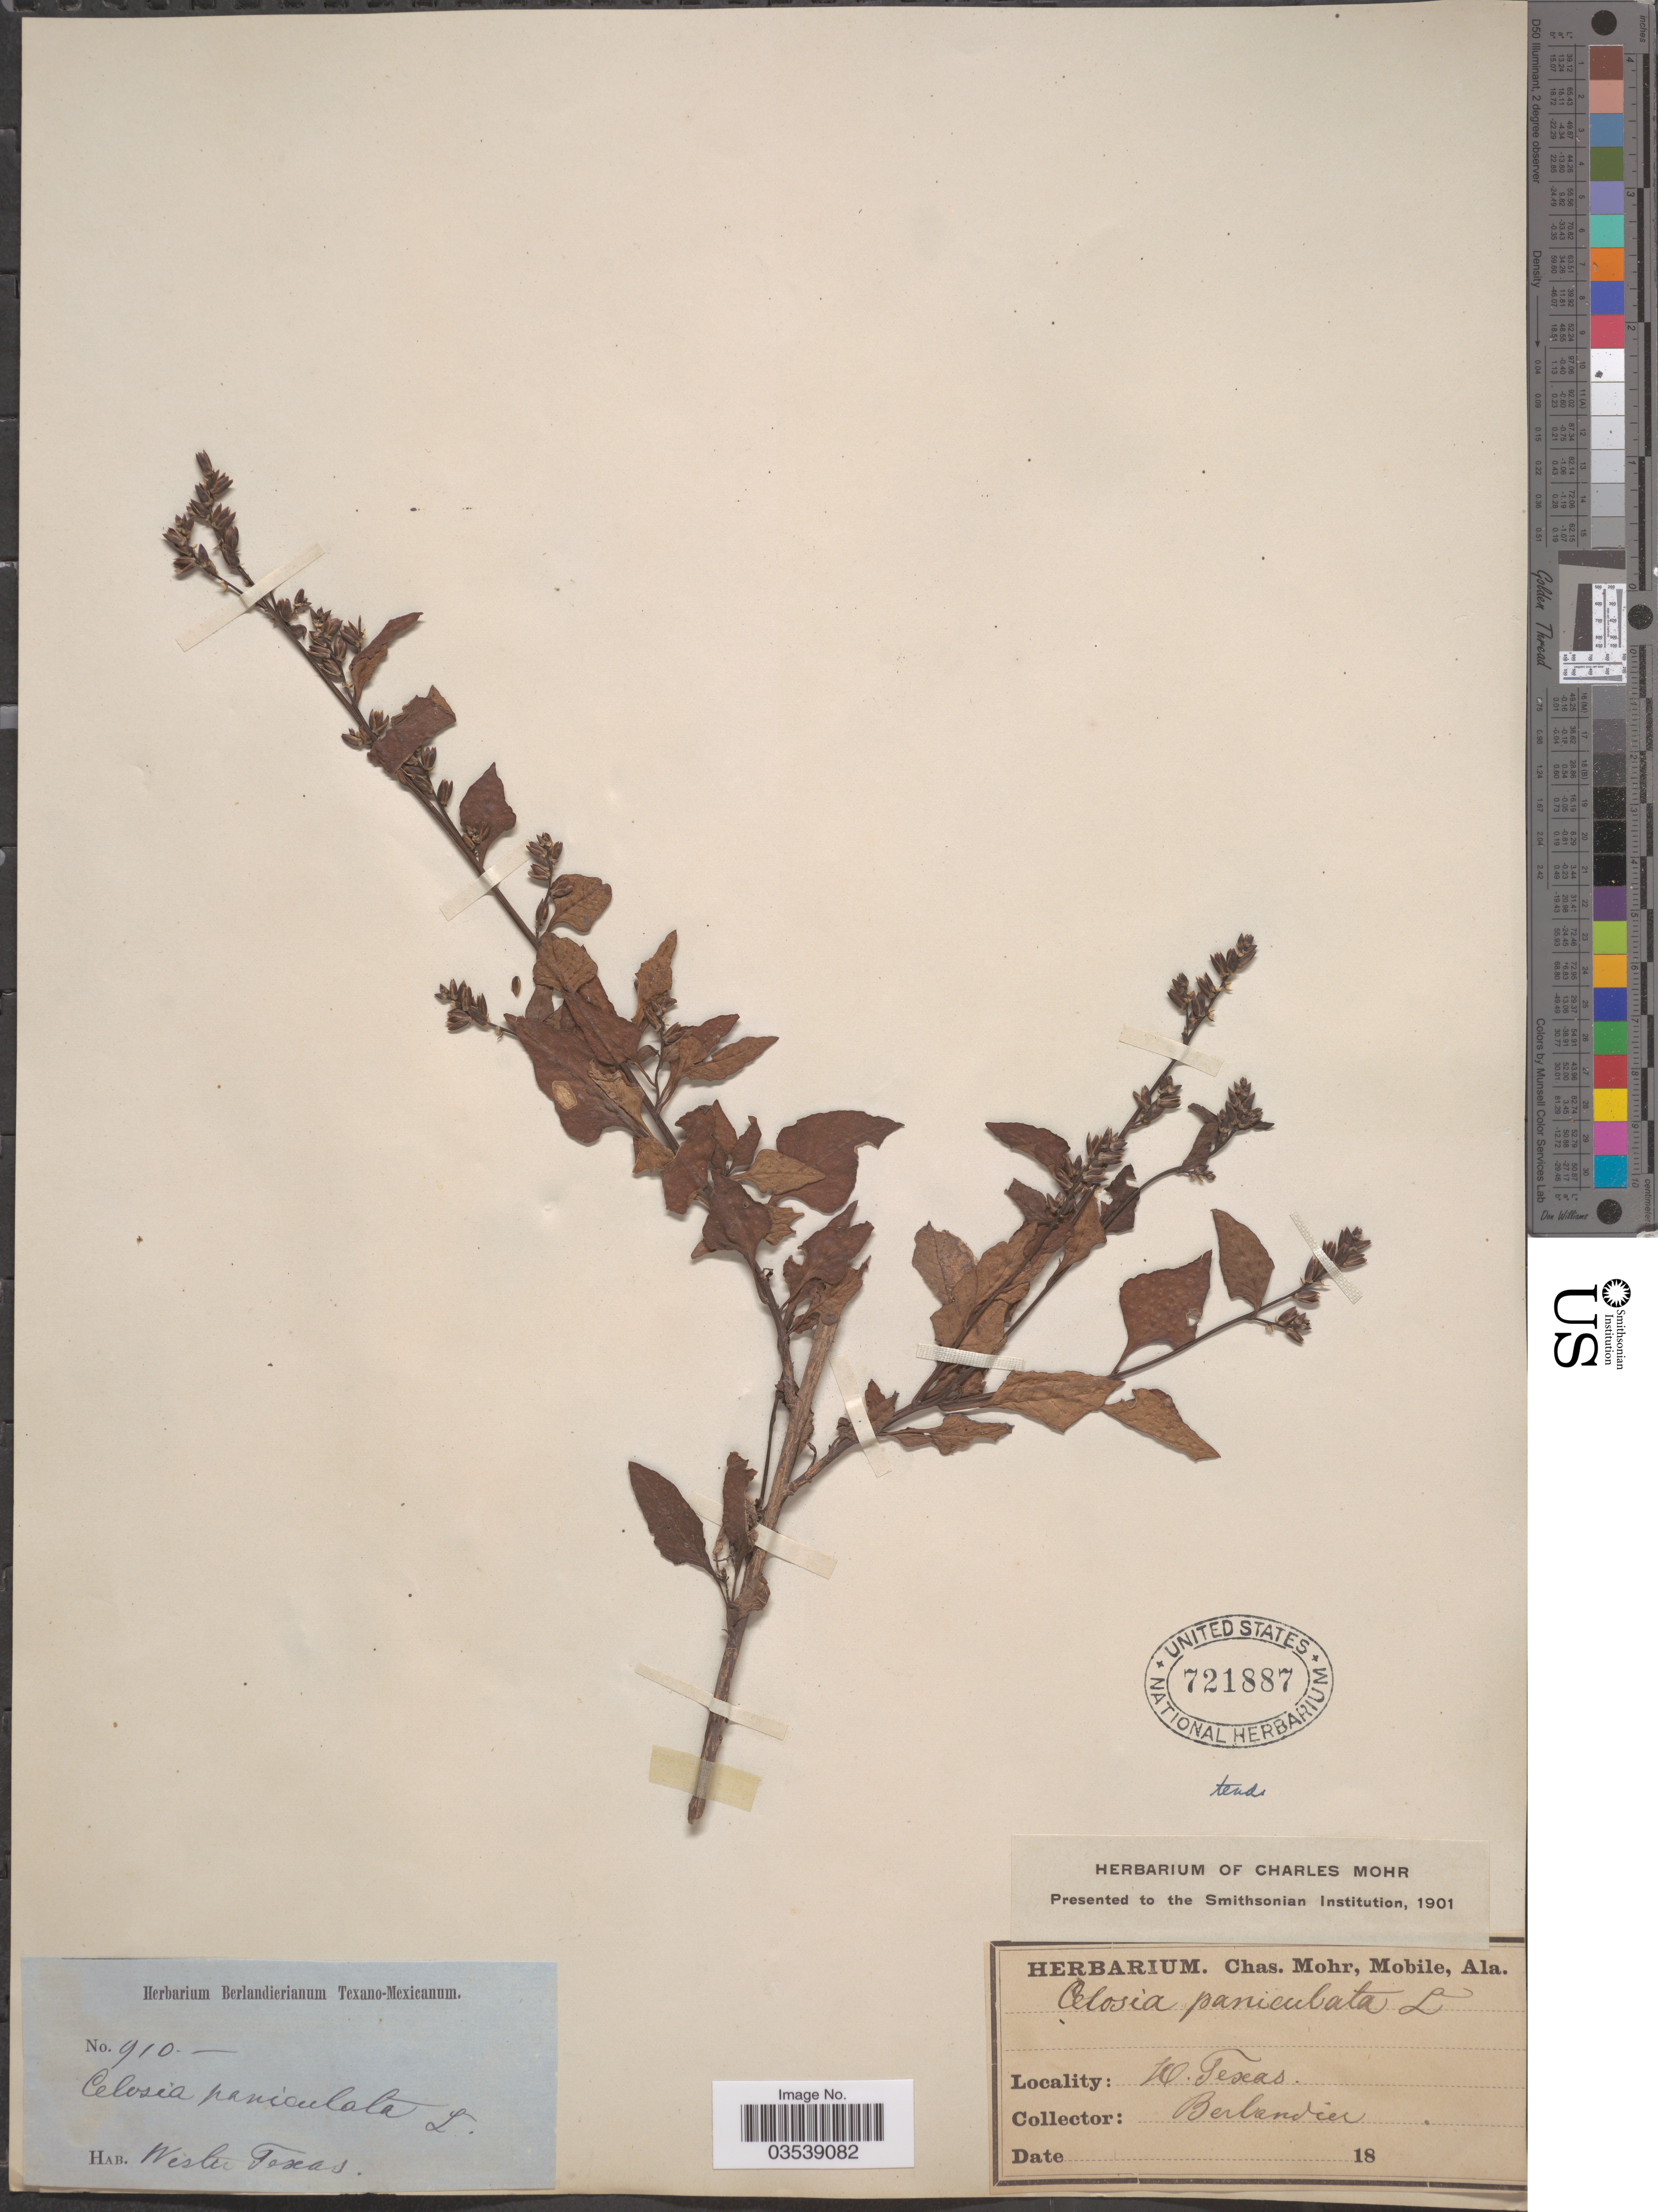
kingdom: Plantae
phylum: Tracheophyta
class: Magnoliopsida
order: Caryophyllales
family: Amaranthaceae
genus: Celosia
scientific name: Celosia nitida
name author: Vahl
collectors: J. L. Berlandier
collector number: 910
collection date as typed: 18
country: United States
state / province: Texas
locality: Wester Texas.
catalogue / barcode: US 721887